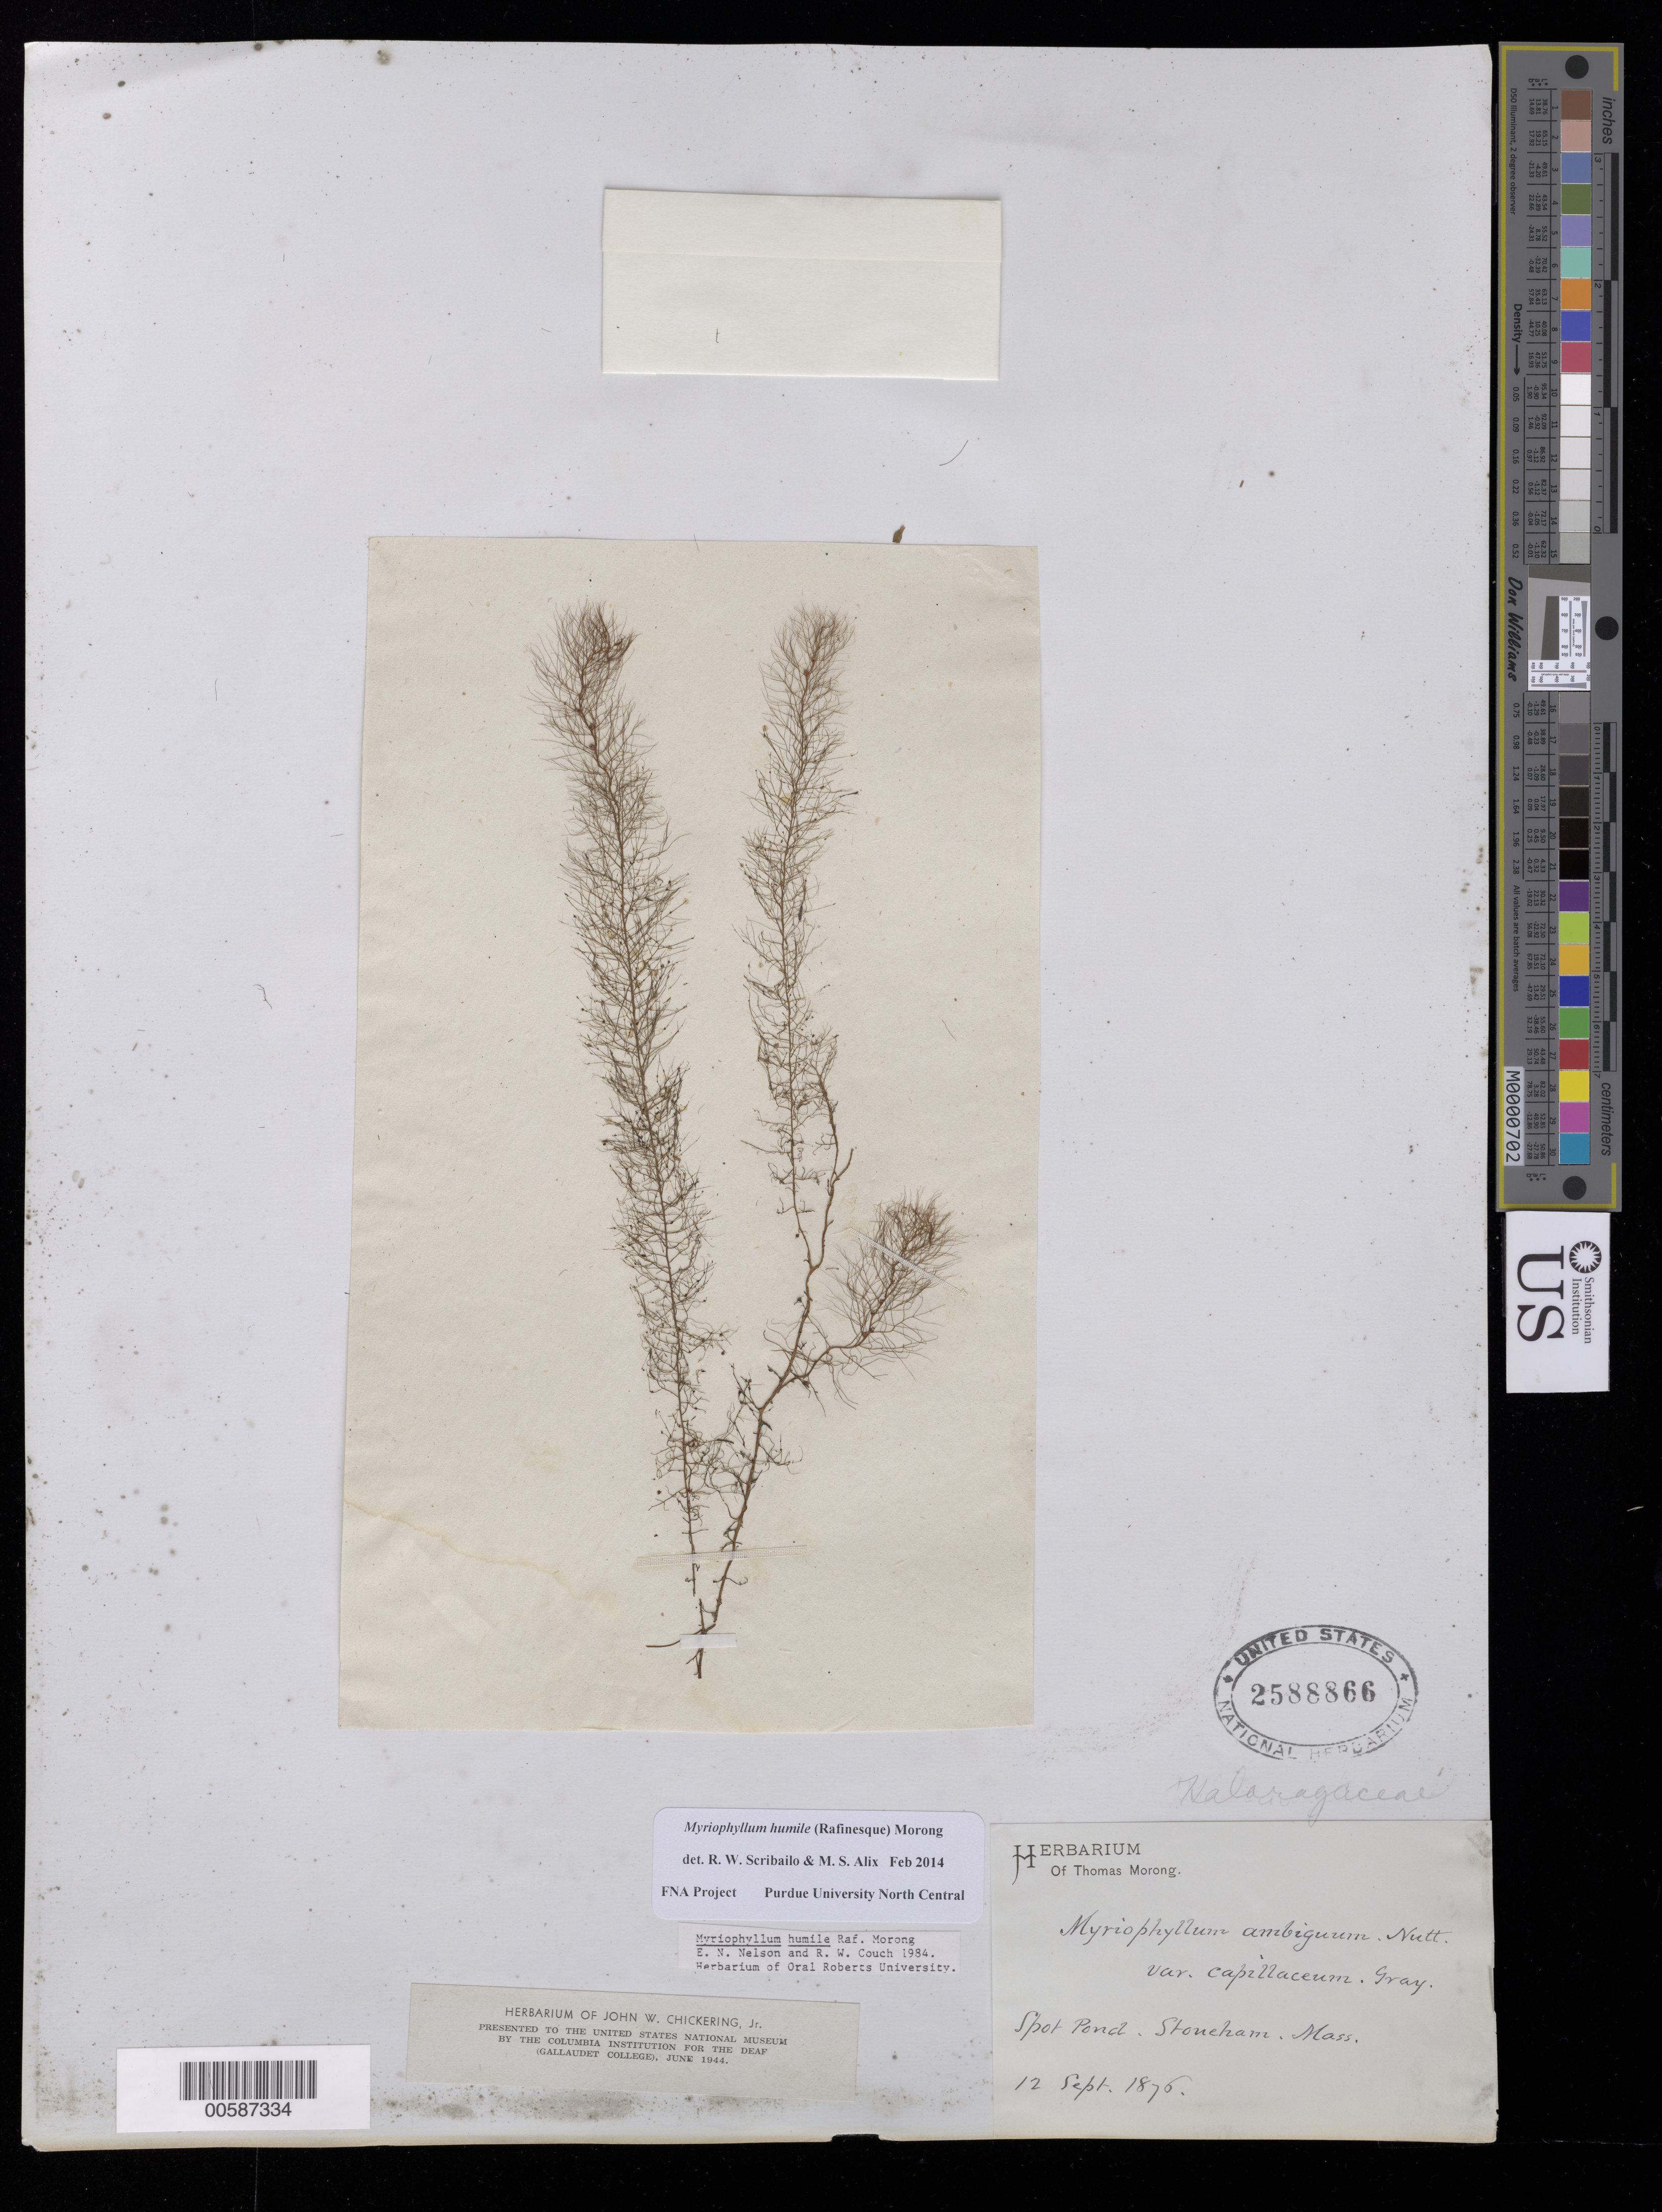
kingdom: Plantae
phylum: Tracheophyta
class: Magnoliopsida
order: Saxifragales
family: Haloragaceae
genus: Myriophyllum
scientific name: Myriophyllum humile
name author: (Raf.) Morong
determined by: Scribailo, R. W.; Alix, M. S.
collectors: T. Morong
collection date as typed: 12 Sep 1876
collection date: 1876-09-12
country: United States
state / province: Massachusetts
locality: Stoneham, Spot Pond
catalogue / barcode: US 2588866